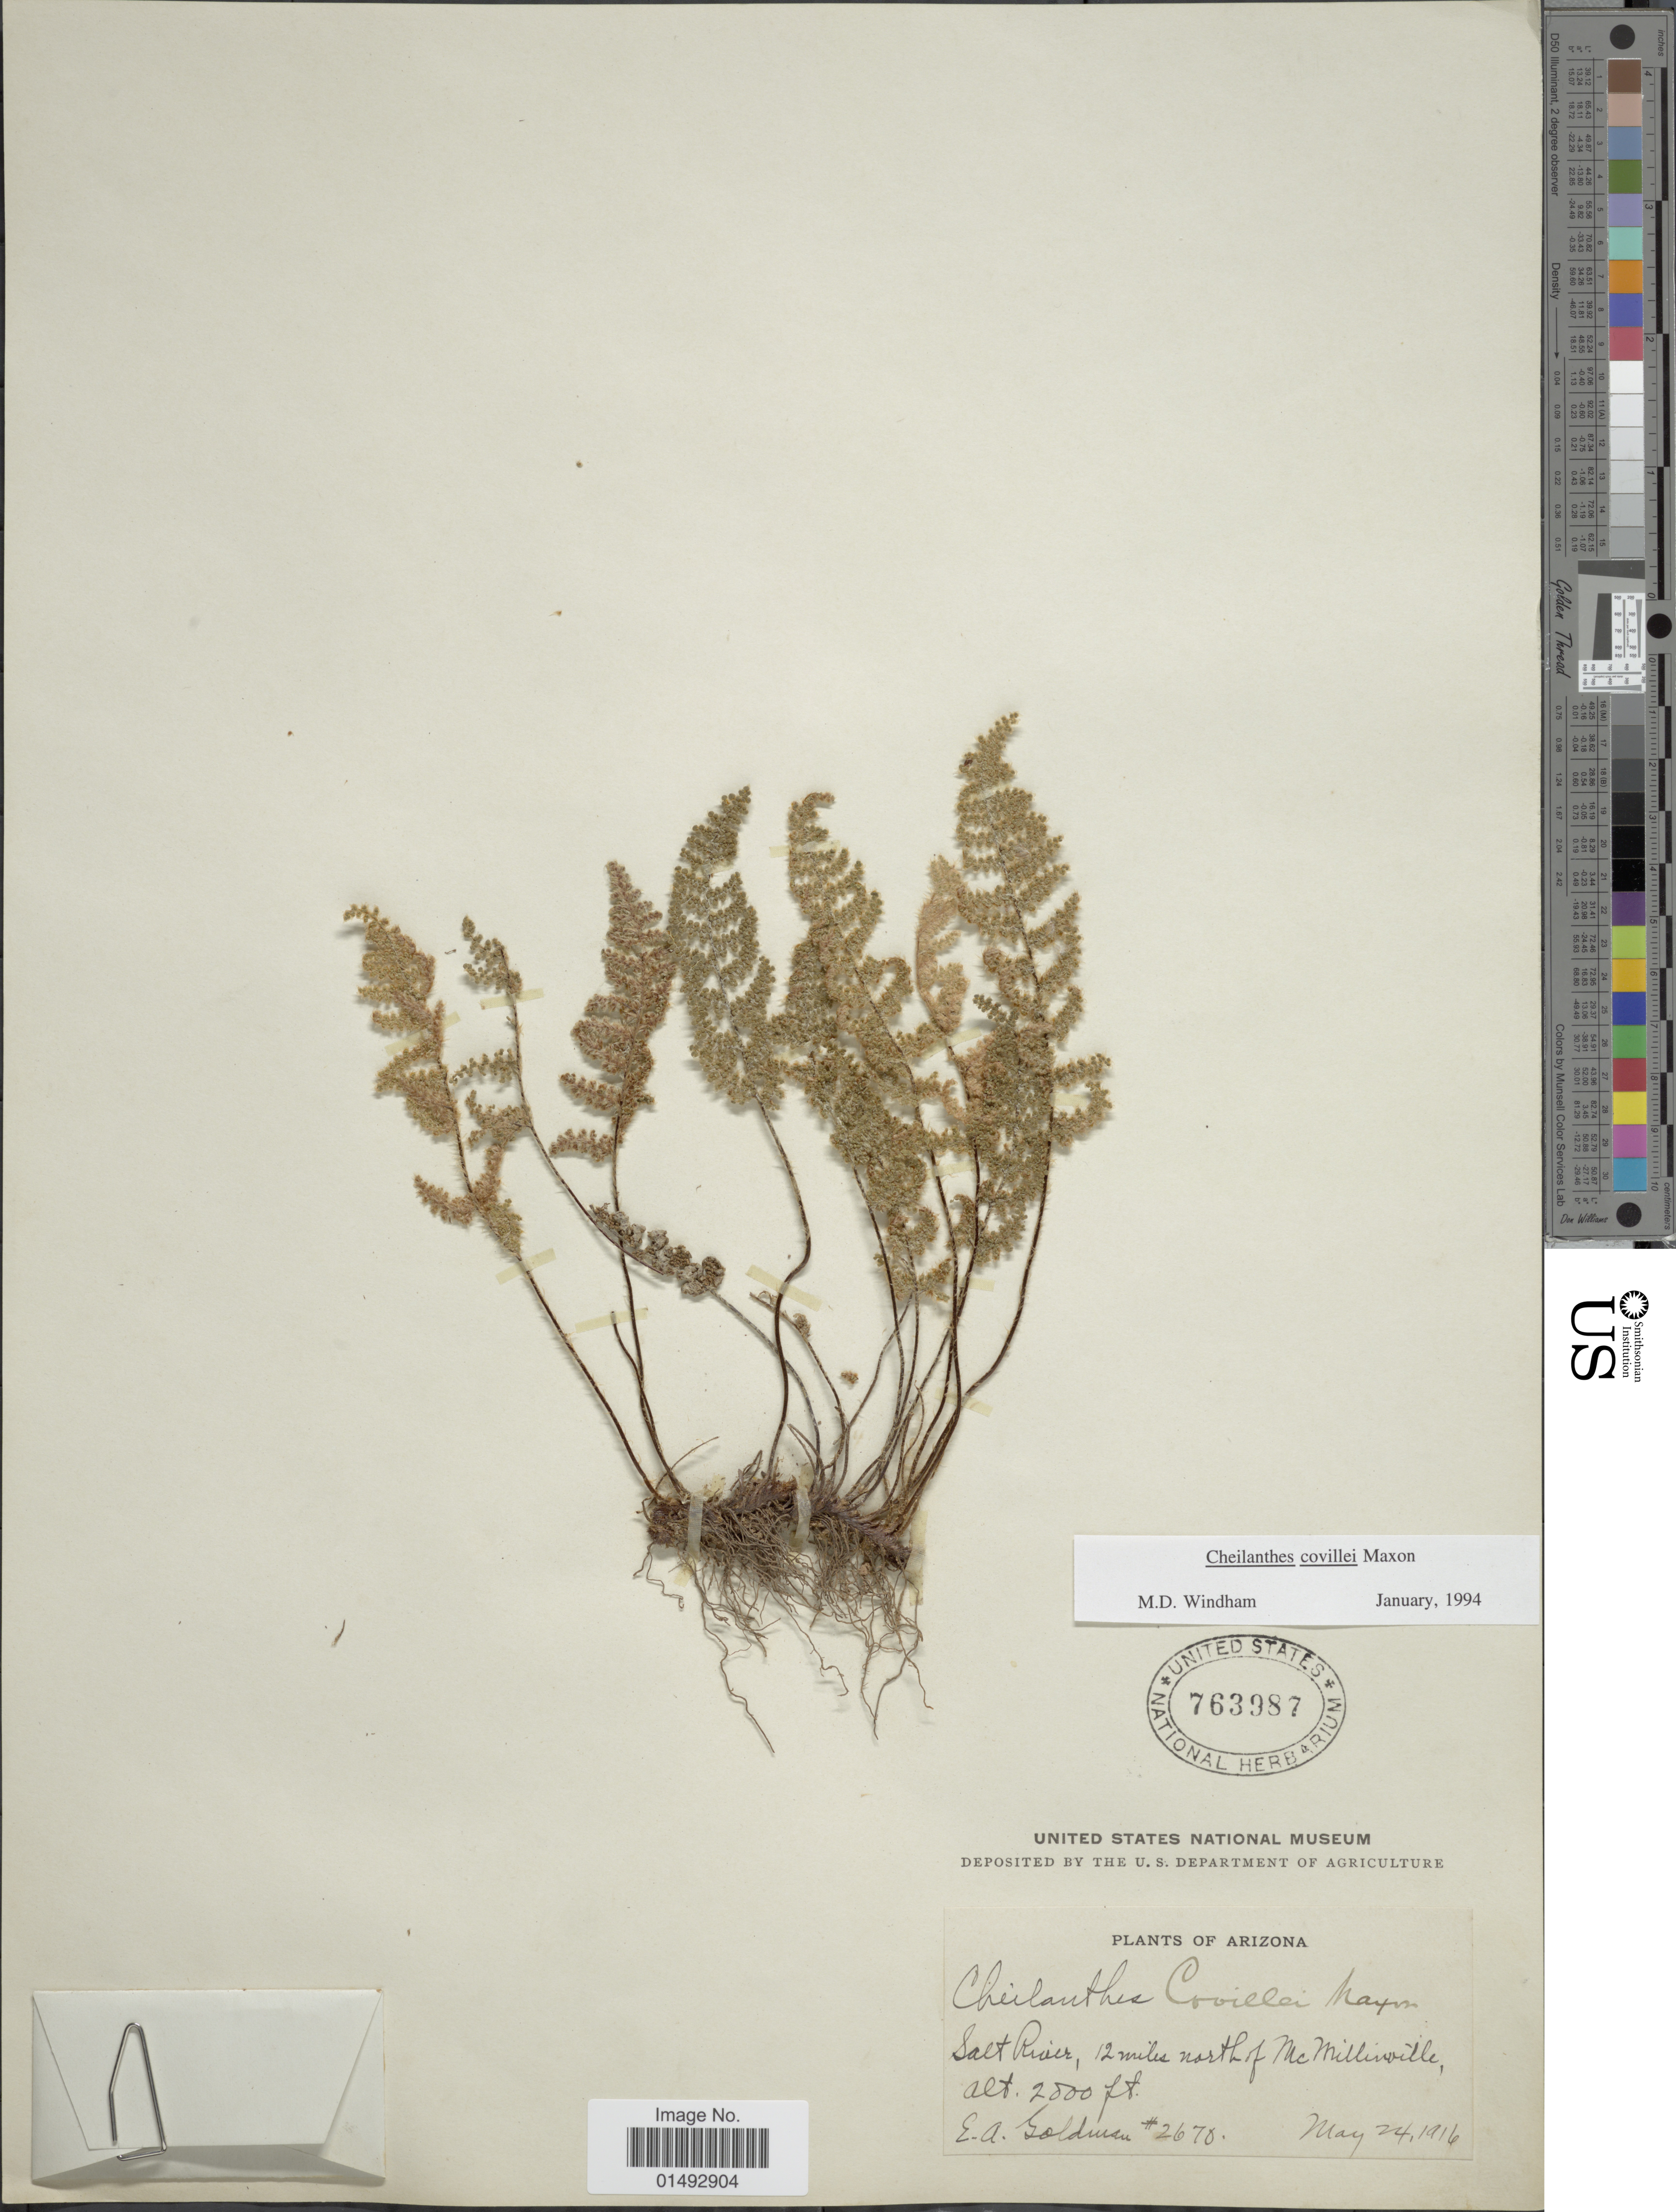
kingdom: Plantae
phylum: Tracheophyta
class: Polypodiopsida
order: Polypodiales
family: Pteridaceae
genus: Myriopteris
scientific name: Myriopteris covillei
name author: (Maxon) Á. Löve & D. Löve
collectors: E. A. Goldman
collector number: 2670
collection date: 1916-05-24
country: United States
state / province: Arizona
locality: Salt River, 12 miles north of McMillerville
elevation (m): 610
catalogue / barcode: US 763987